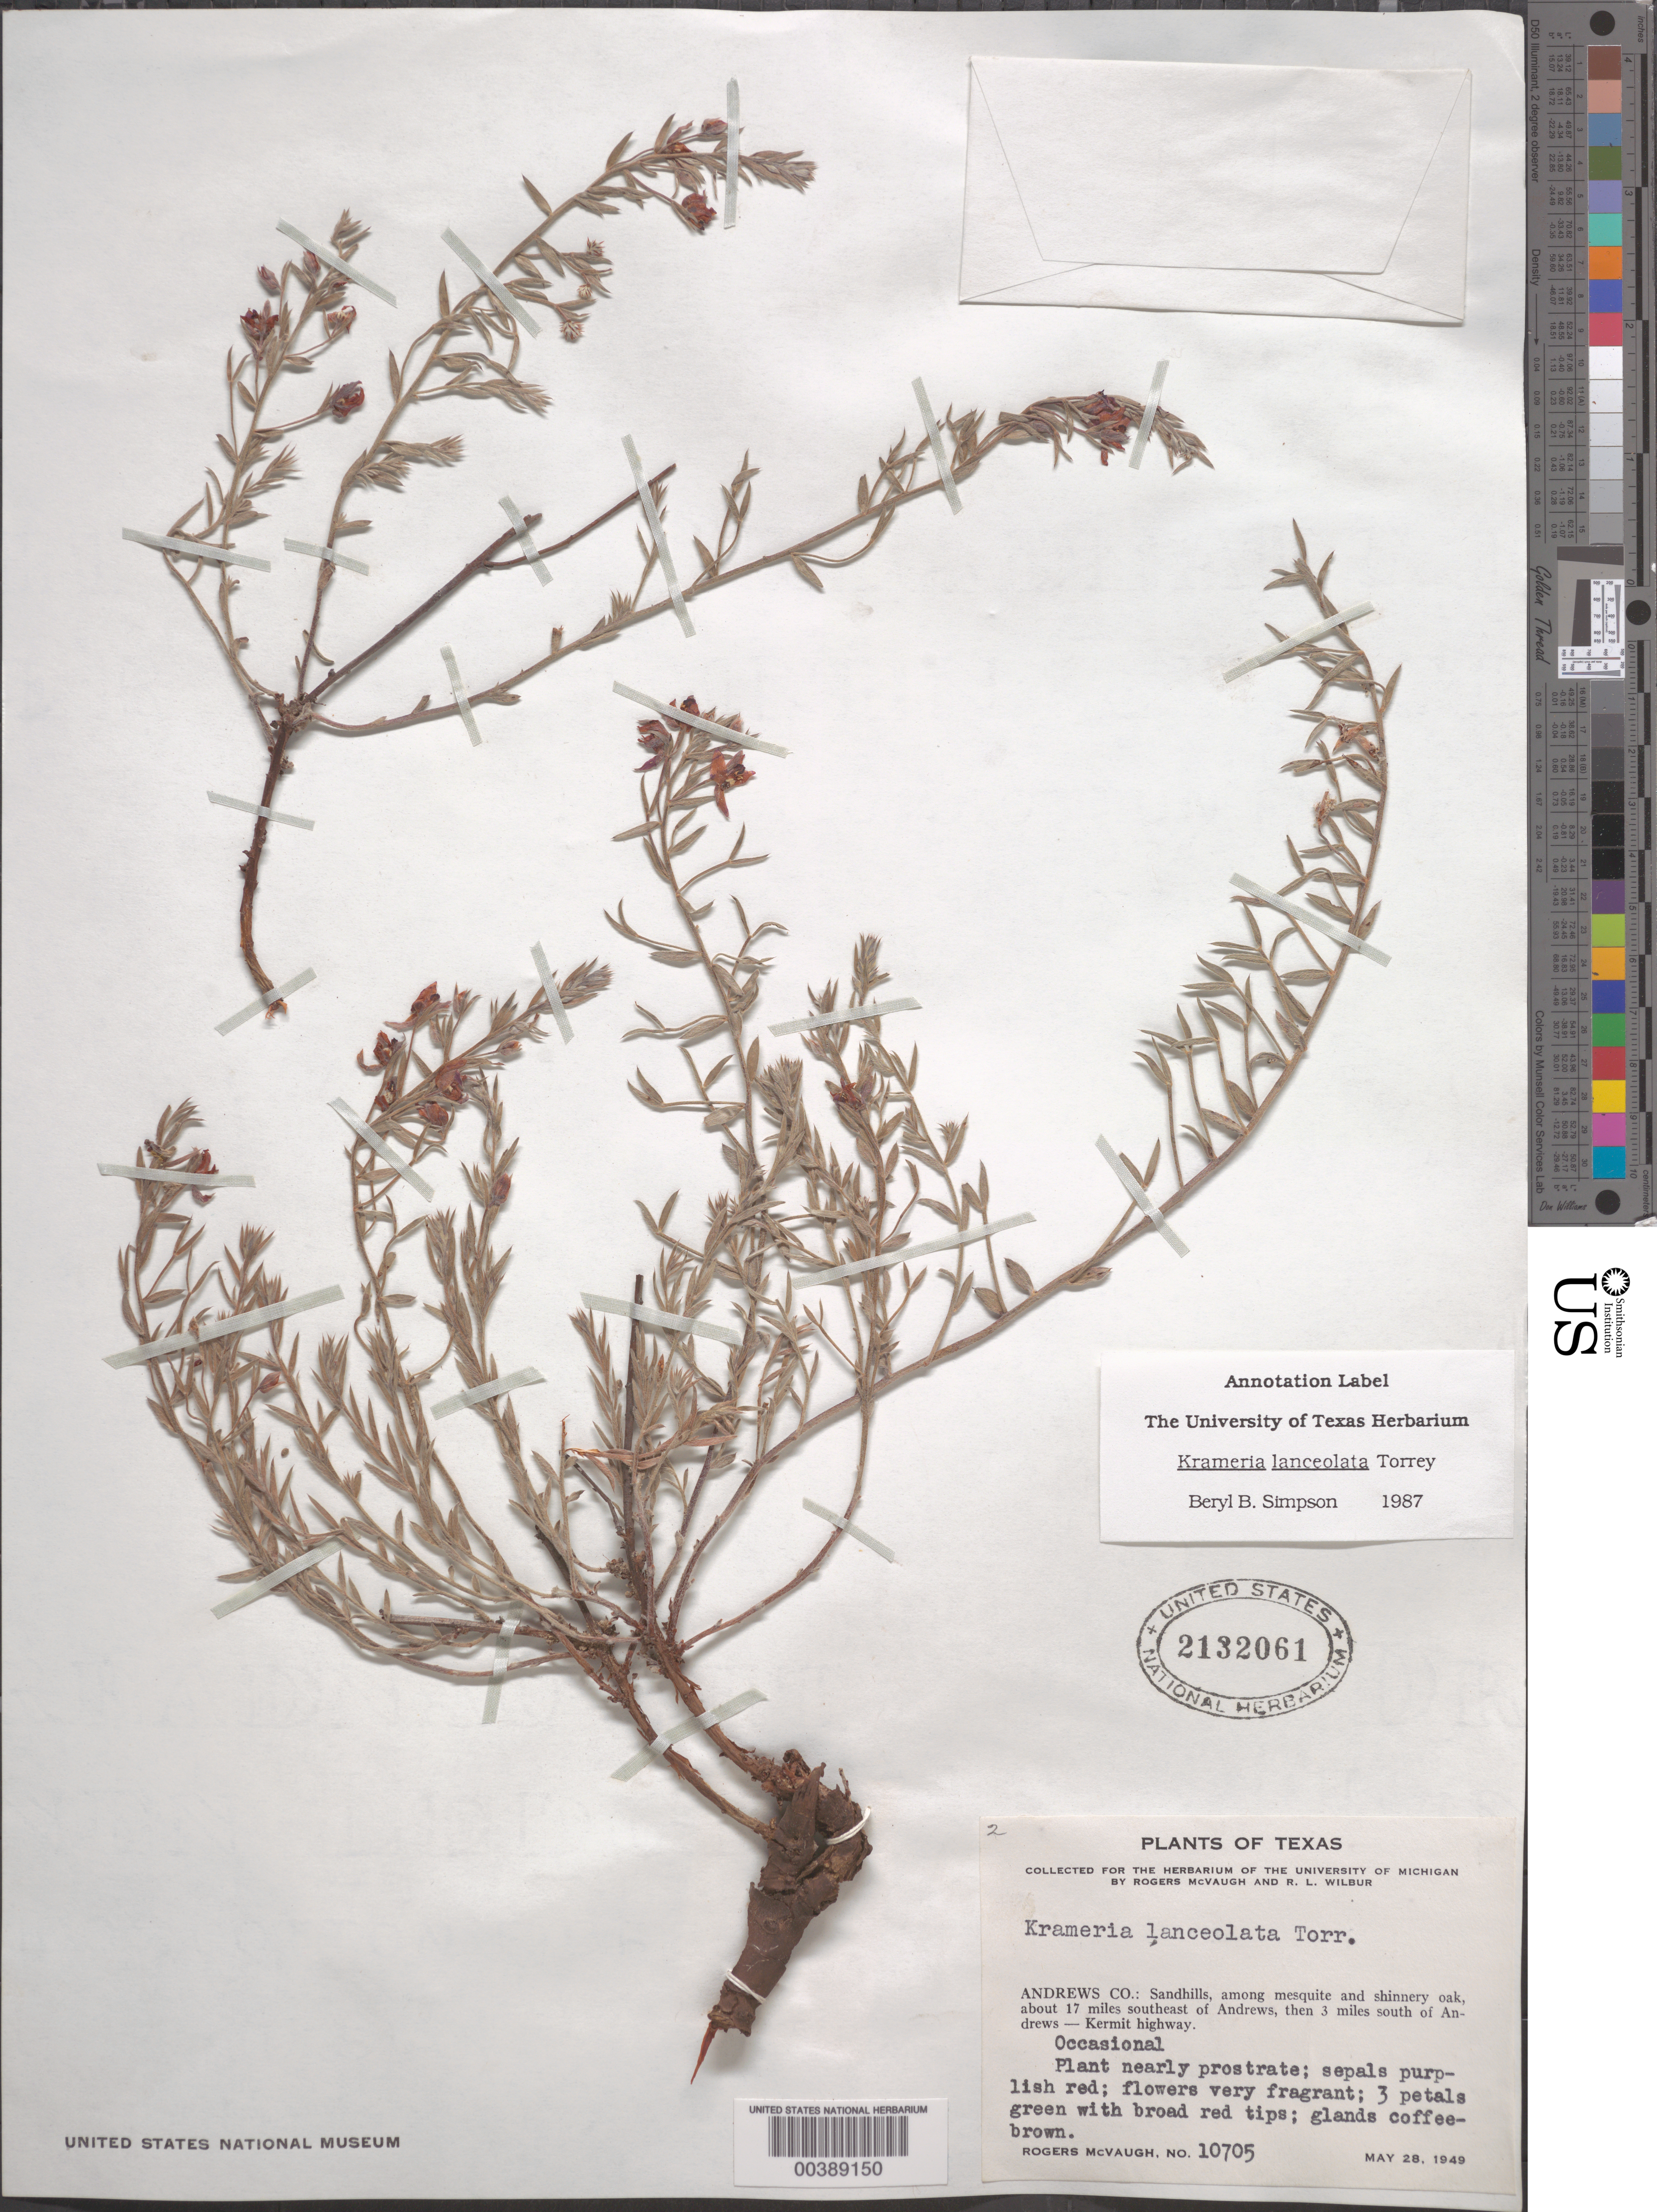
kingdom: Plantae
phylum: Tracheophyta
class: Magnoliopsida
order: Zygophyllales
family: Krameriaceae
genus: Krameria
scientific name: Krameria lanceolata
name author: Torr.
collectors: R. McVaugh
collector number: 10705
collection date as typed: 28 May 1949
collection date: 1949-05-28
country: United States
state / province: Texas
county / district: Andrews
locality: About 17 mi se of Andrews, then 3 mi s of Andrews-Kermit highway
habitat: Sandhills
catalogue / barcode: US 2132061